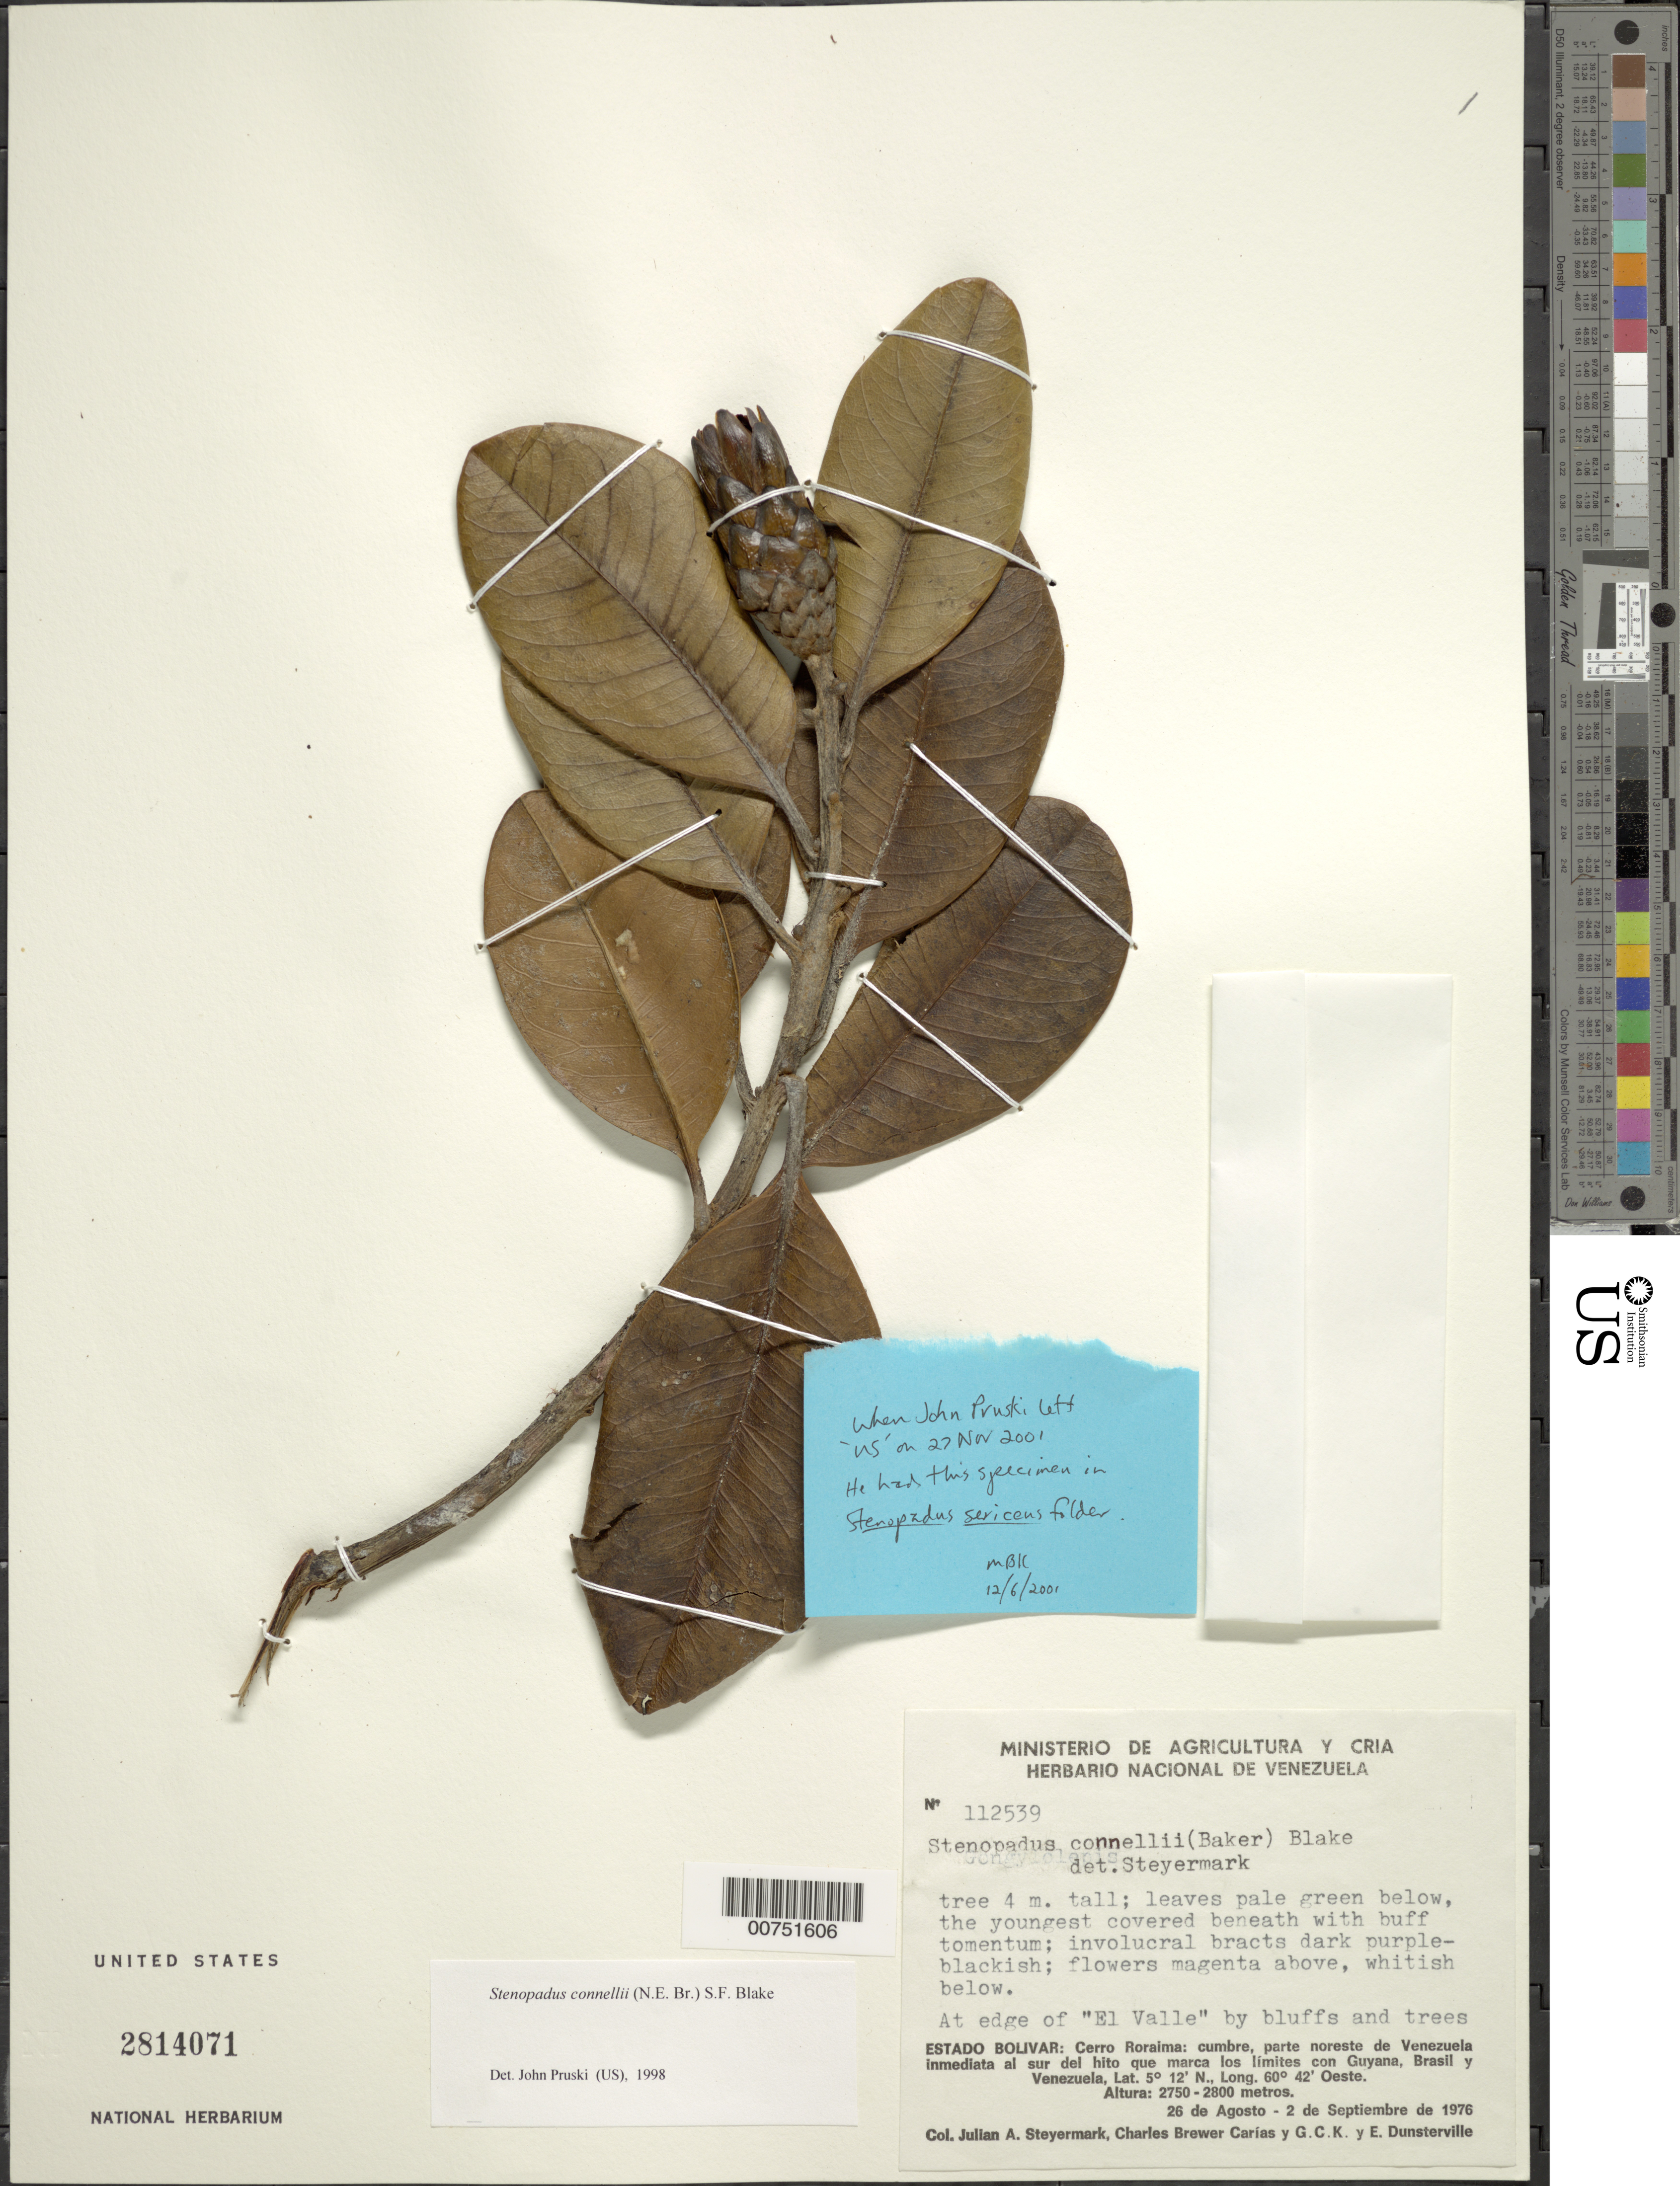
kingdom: Plantae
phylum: Tracheophyta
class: Magnoliopsida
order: Asterales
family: Asteraceae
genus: Stenopadus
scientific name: Stenopadus connellii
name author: (N.E. Br.) S.F. Blake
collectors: J. Steyermark, C. Brewer-Carias, G. C. K. Dunsterville & E. Dunsterville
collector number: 112539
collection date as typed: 26-Aug-76 to 2-Sep-76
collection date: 1976-08-26/1976-09-02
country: Venezuela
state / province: Bolívar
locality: Cerro Roraima: parte NO de Venezuela inmediata al S del hito que marca los limites con Guyana, Brasil, y Venezuela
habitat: Edge of "el Valle" by bluffs and trees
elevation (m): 2750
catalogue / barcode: US 2814071